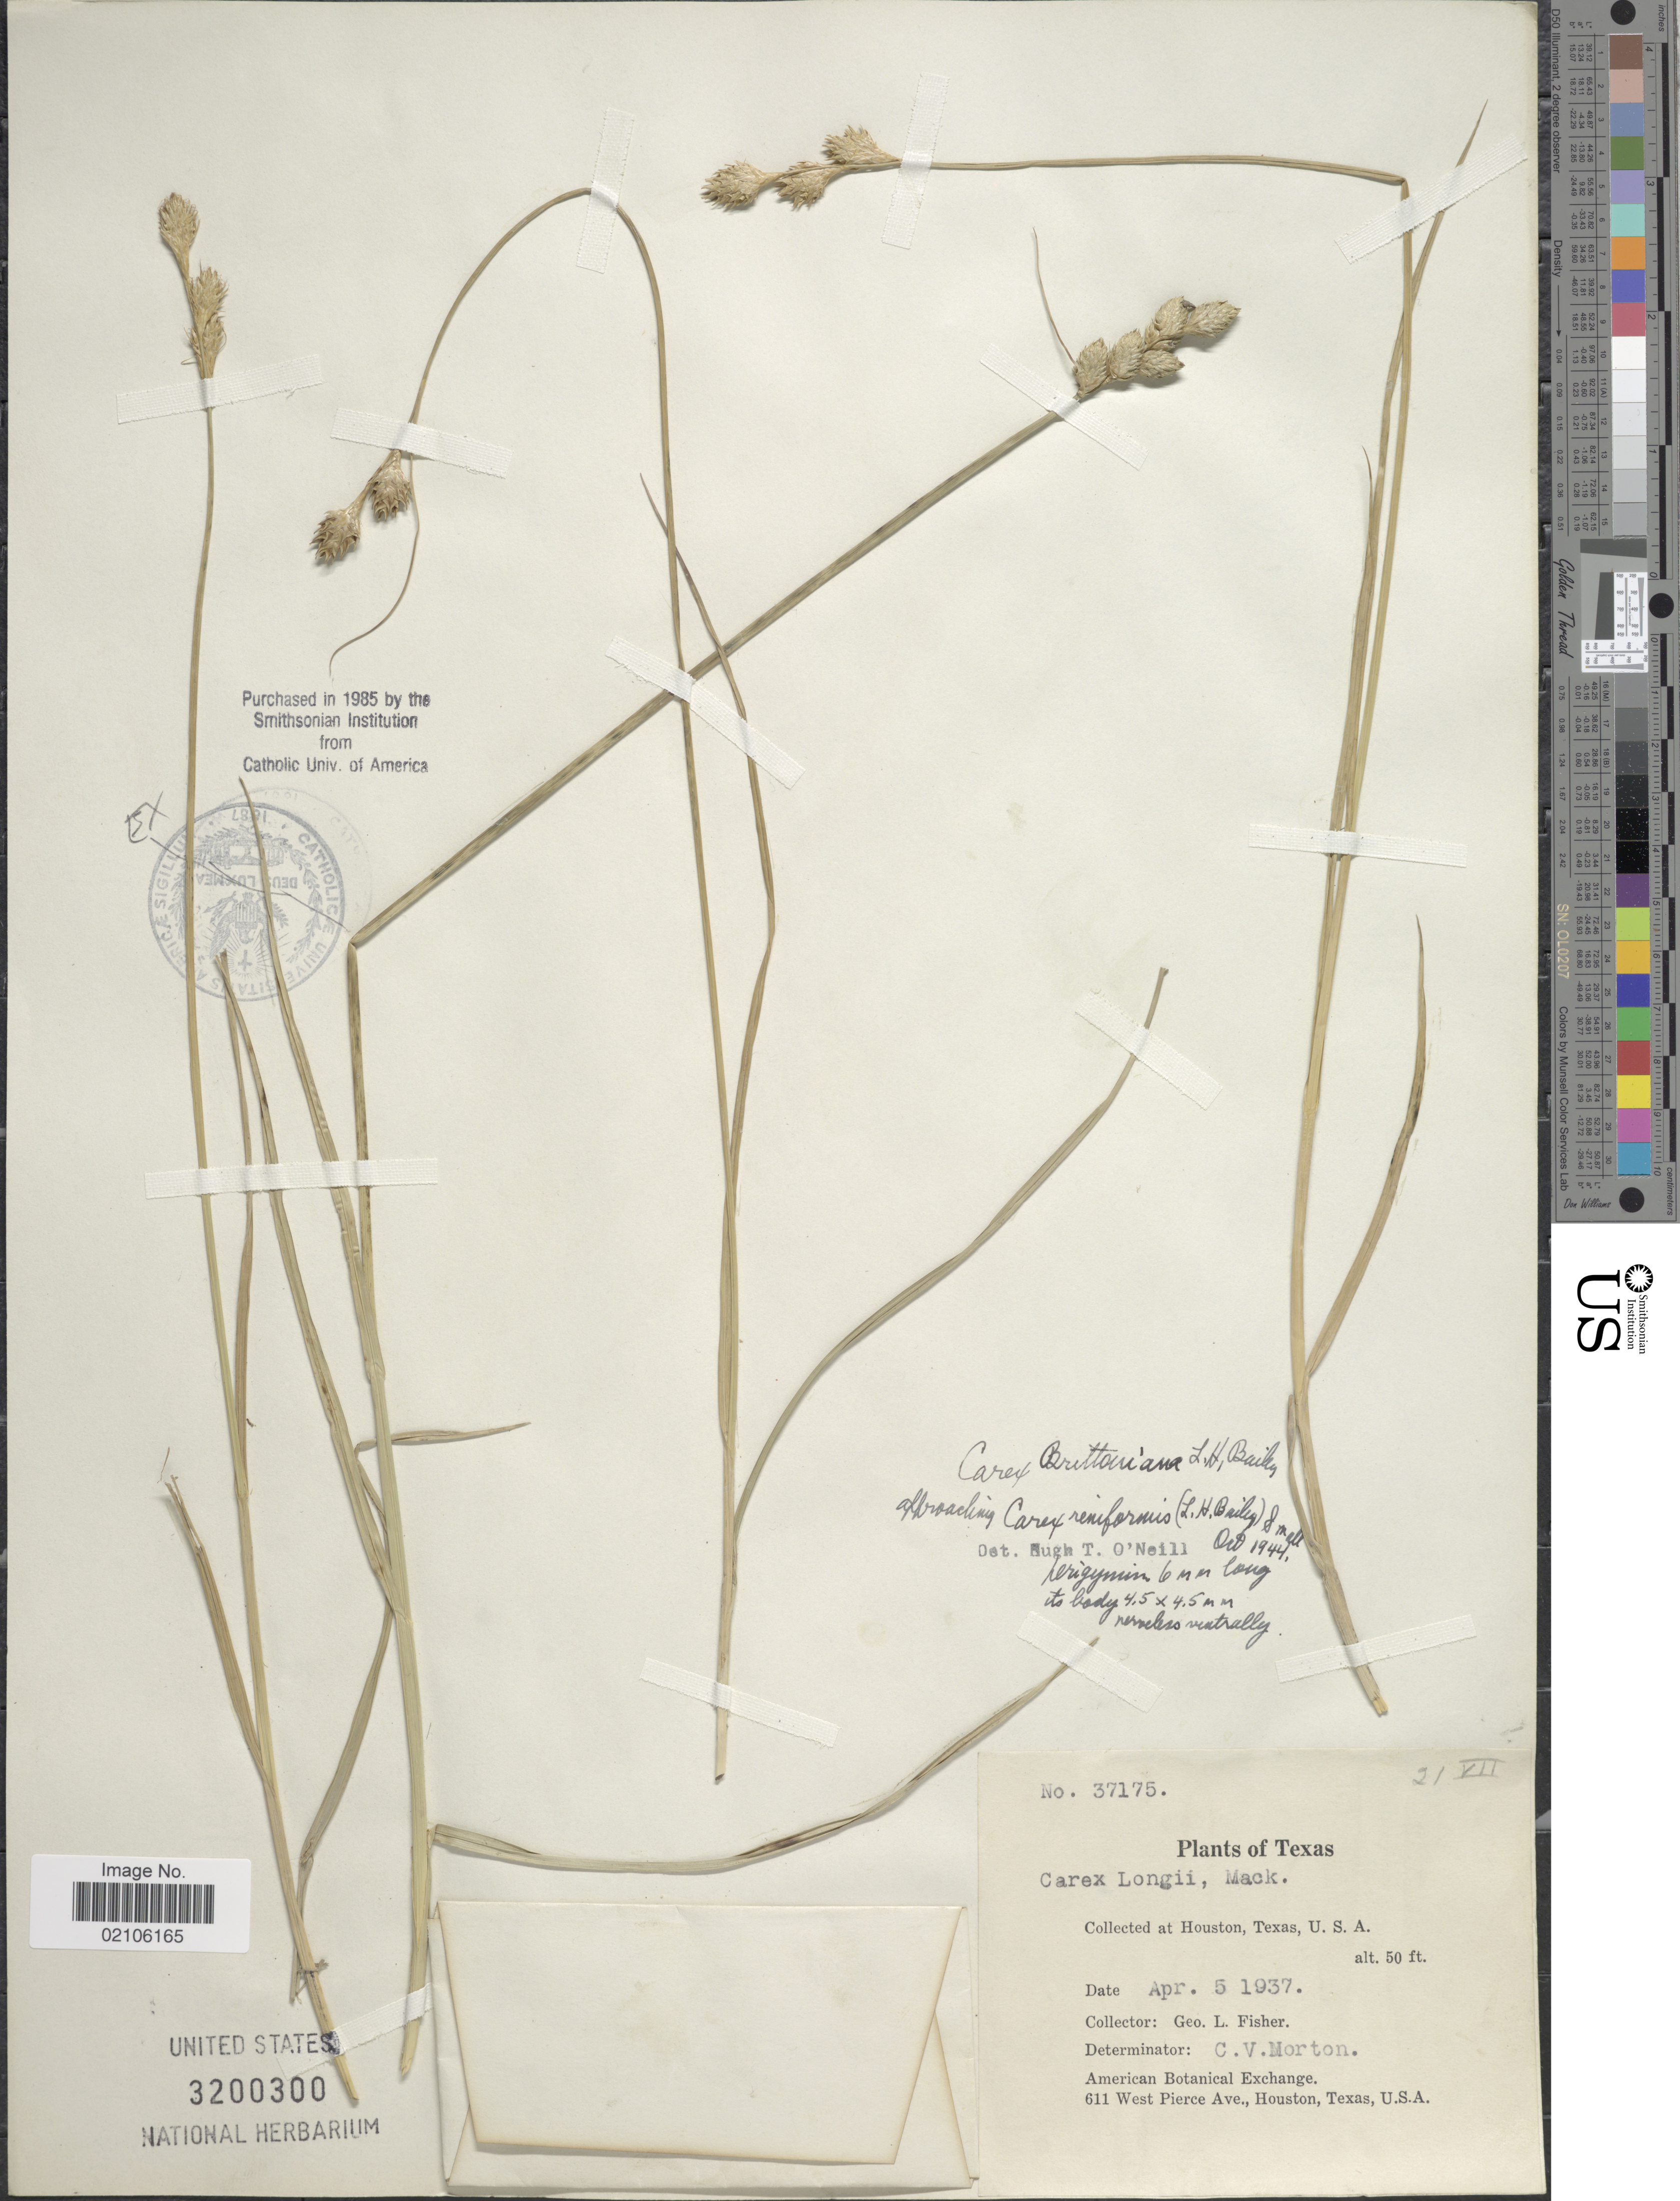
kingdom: Plantae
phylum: Tracheophyta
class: Liliopsida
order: Poales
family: Cyperaceae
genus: Carex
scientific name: Carex tetrastachya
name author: Scheele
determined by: Strong, Mark T., (BOT), Smithsonian Institution - National Museum of Natural History (UNITED STATES)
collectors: G. L. Fisher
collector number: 37175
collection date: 1937-04-05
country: United States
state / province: Texas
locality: Houston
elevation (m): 15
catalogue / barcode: US 3200300